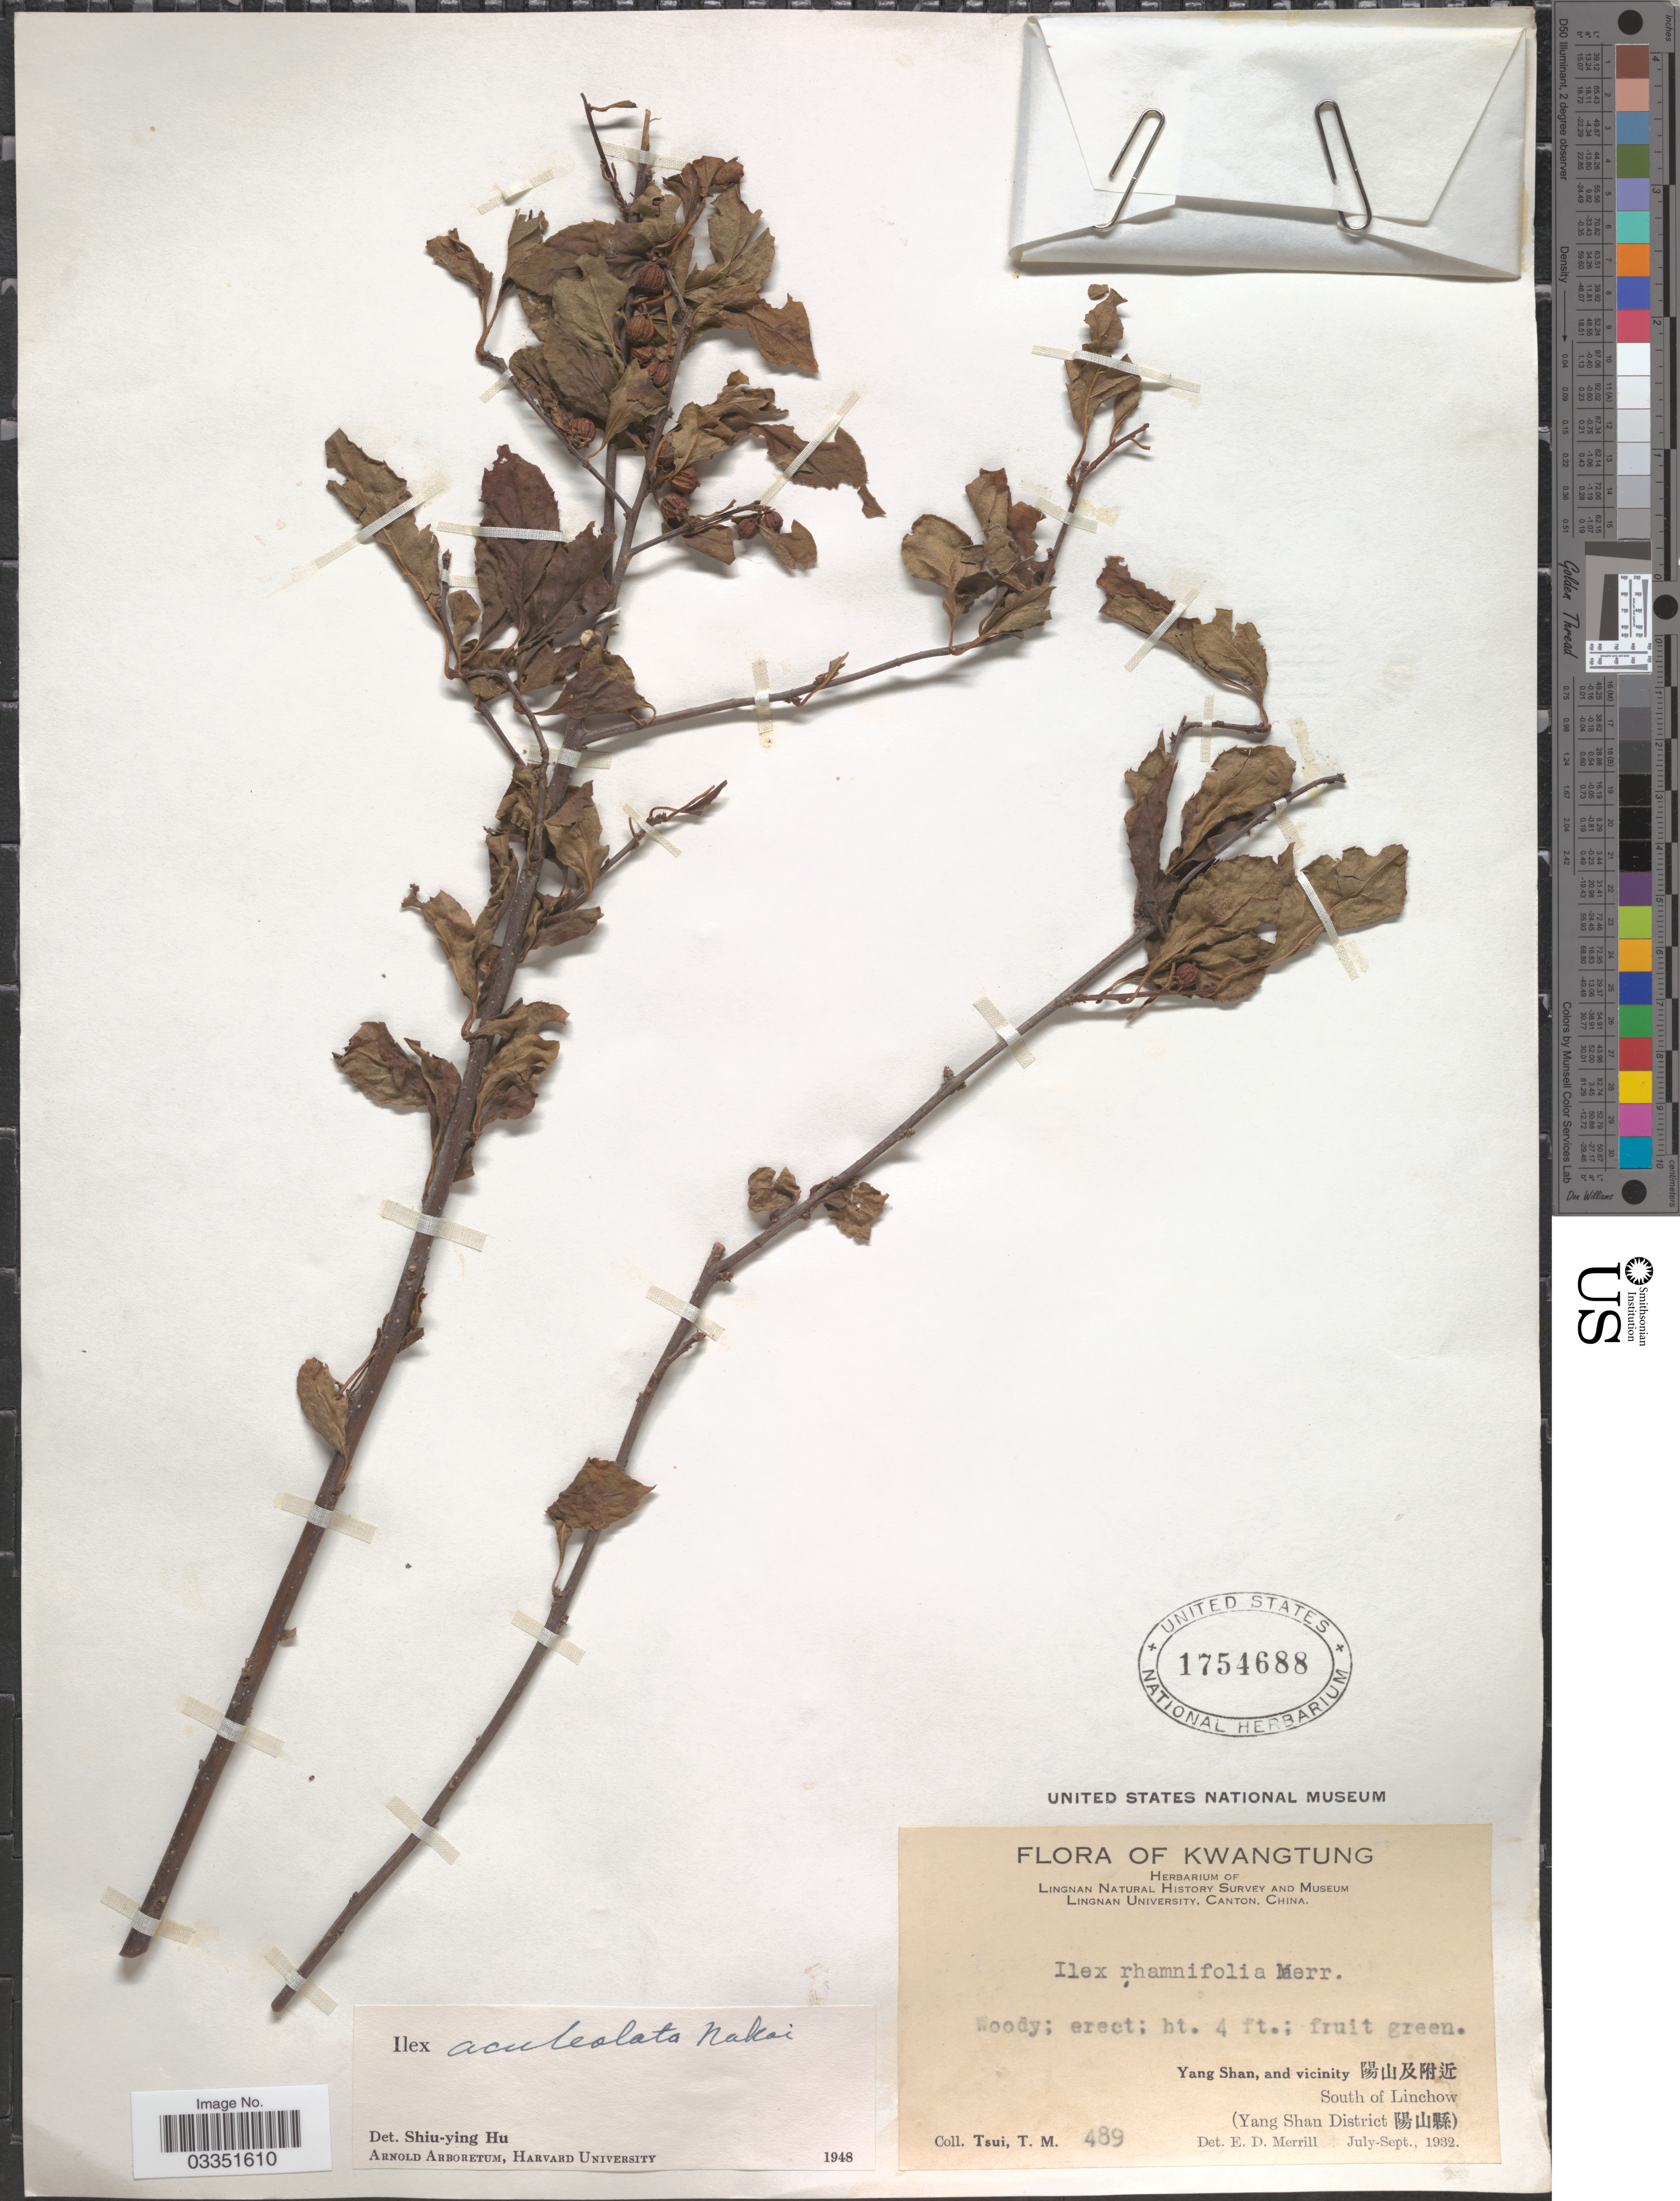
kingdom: Plantae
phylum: Tracheophyta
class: Magnoliopsida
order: Aquifoliales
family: Aquifoliaceae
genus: Ilex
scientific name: Ilex acutidenticulata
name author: Steyerm.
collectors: T. Tsui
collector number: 489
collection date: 1932-07/1932-09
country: China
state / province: Guangdong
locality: Kwangtung. Yang Shan, and vicinity X. South of Linchow (Yang Shan District X).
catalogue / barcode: US 1754688